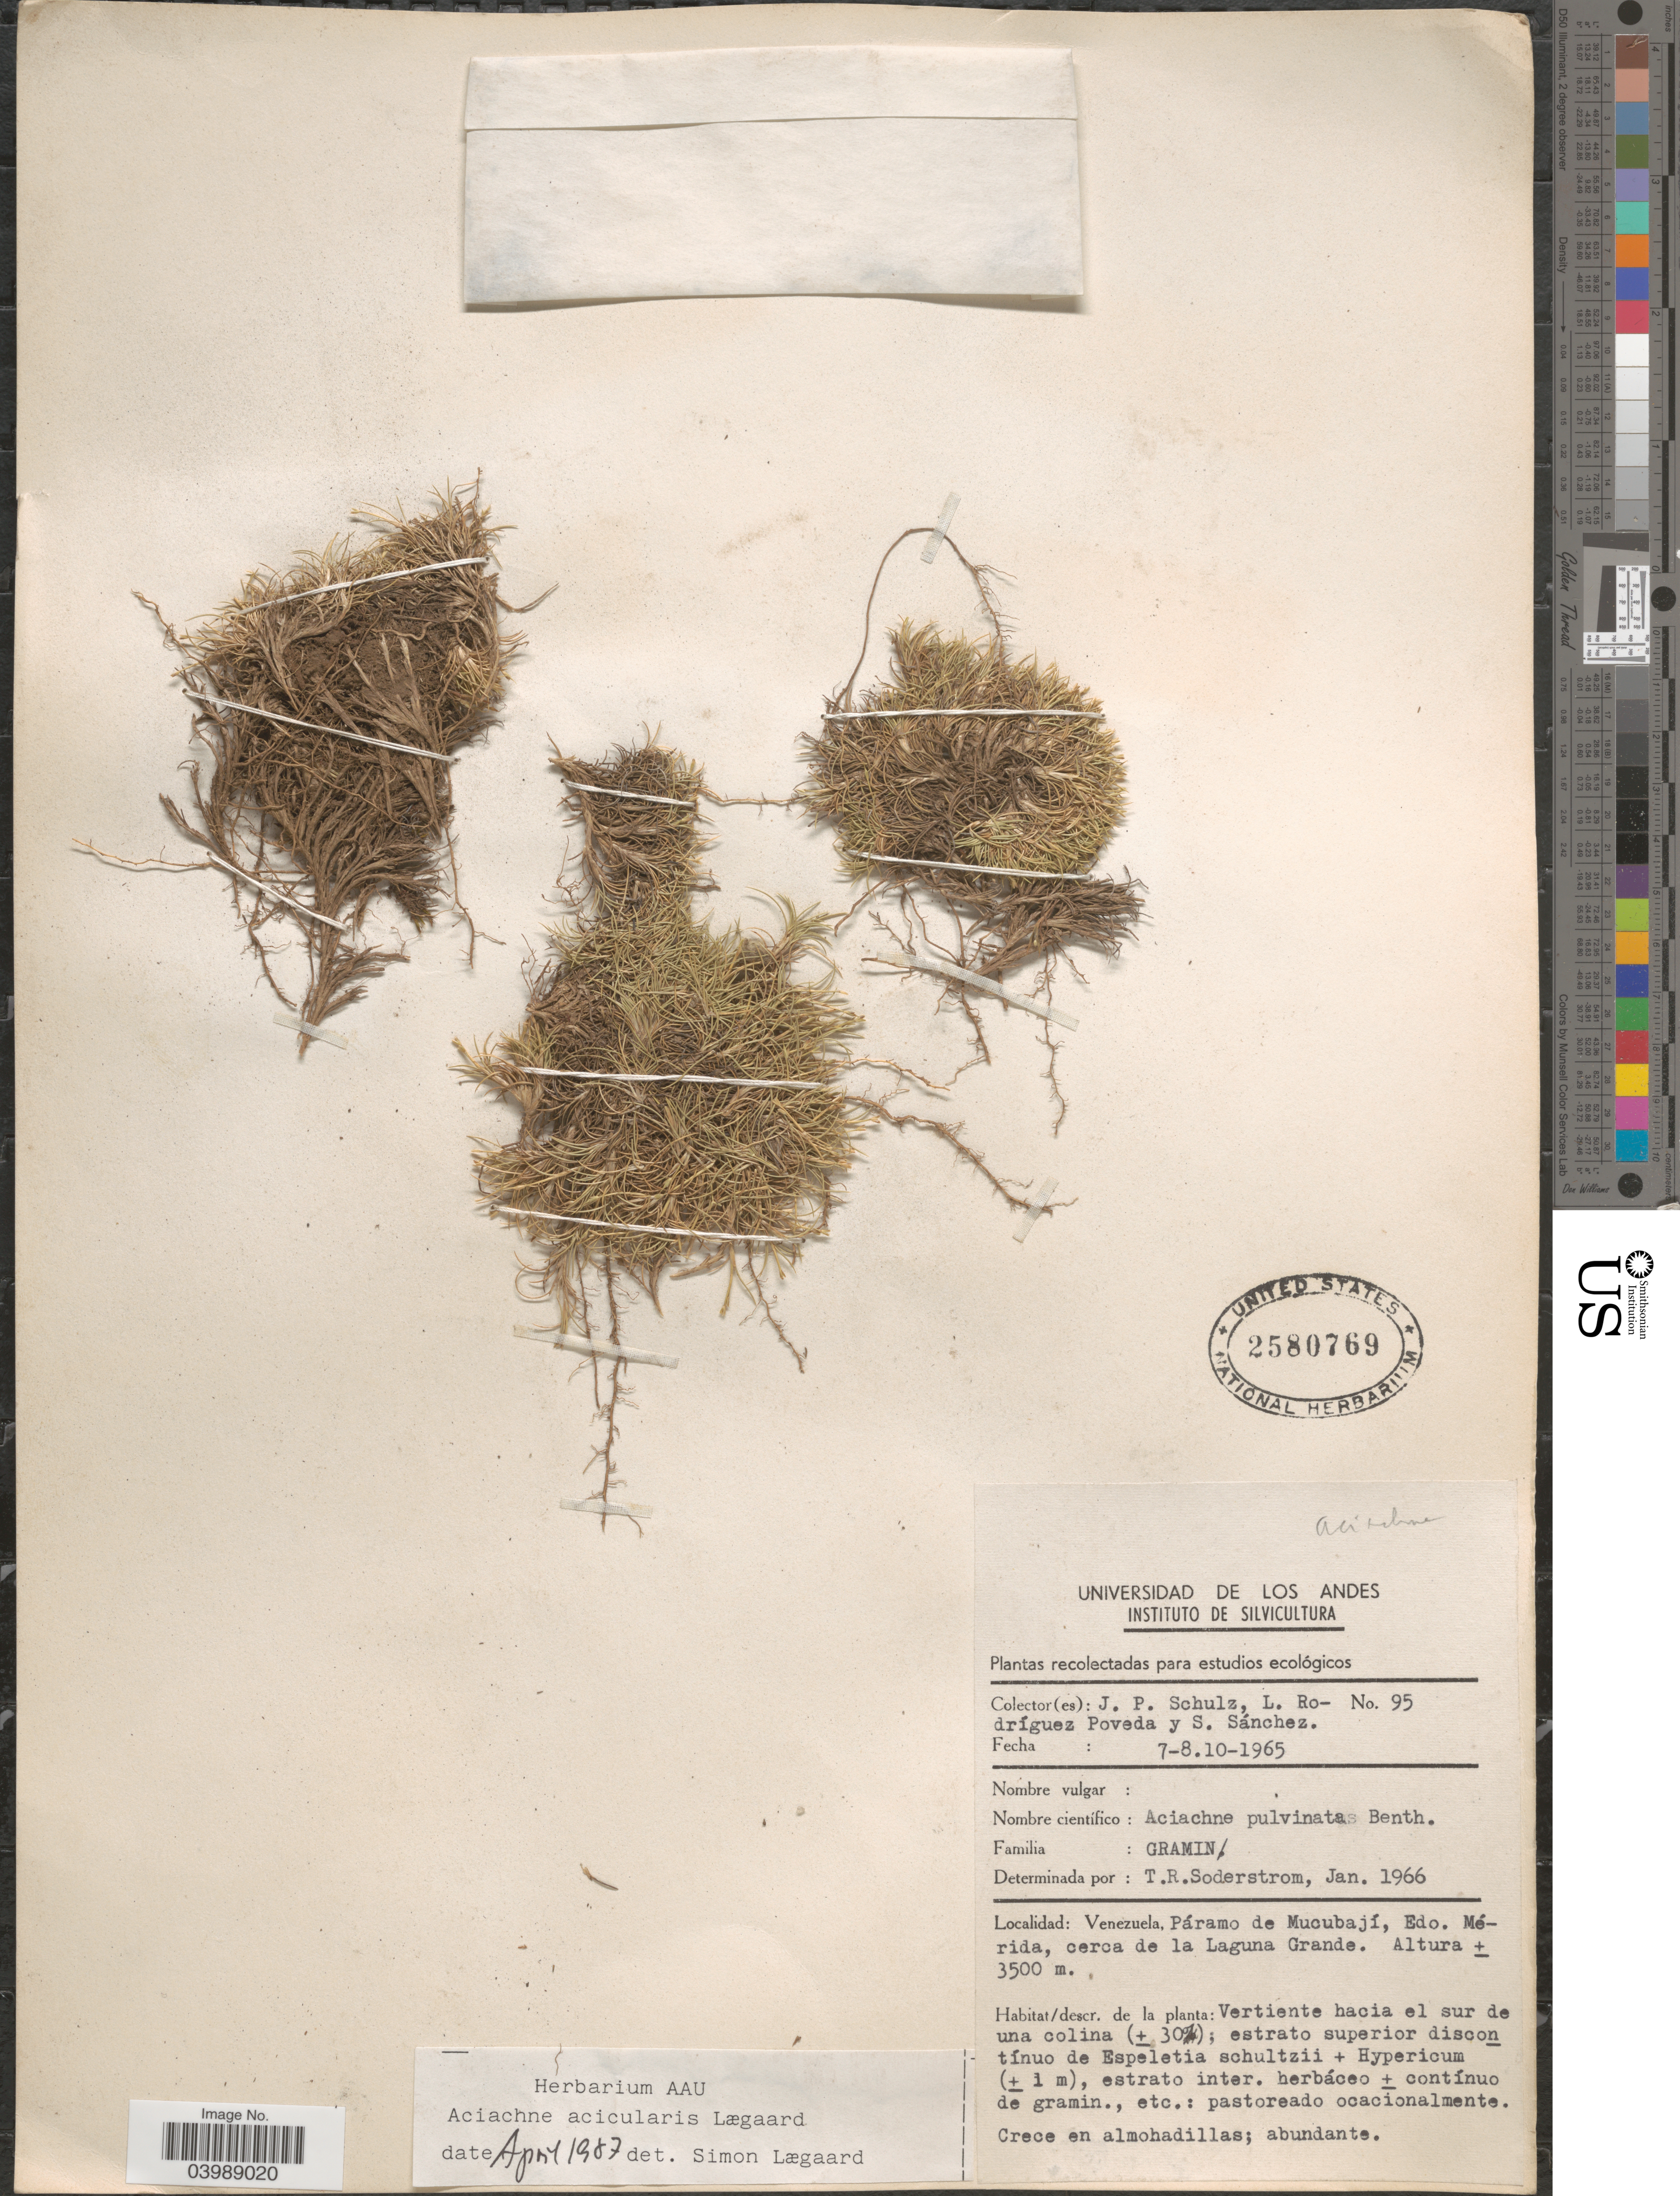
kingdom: Plantae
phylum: Tracheophyta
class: Liliopsida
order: Poales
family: Poaceae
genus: Aciachne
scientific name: Aciachne acicularis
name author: Lægaard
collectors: J. P. Schulz, L. Rodríguez P. & S. Sanchez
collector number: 95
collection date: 1965-10-07/1965-10-08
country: Venezuela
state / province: Merida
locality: Páramo de Mucubají, cerca de la Laguna Grande.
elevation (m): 3500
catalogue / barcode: US 2580769